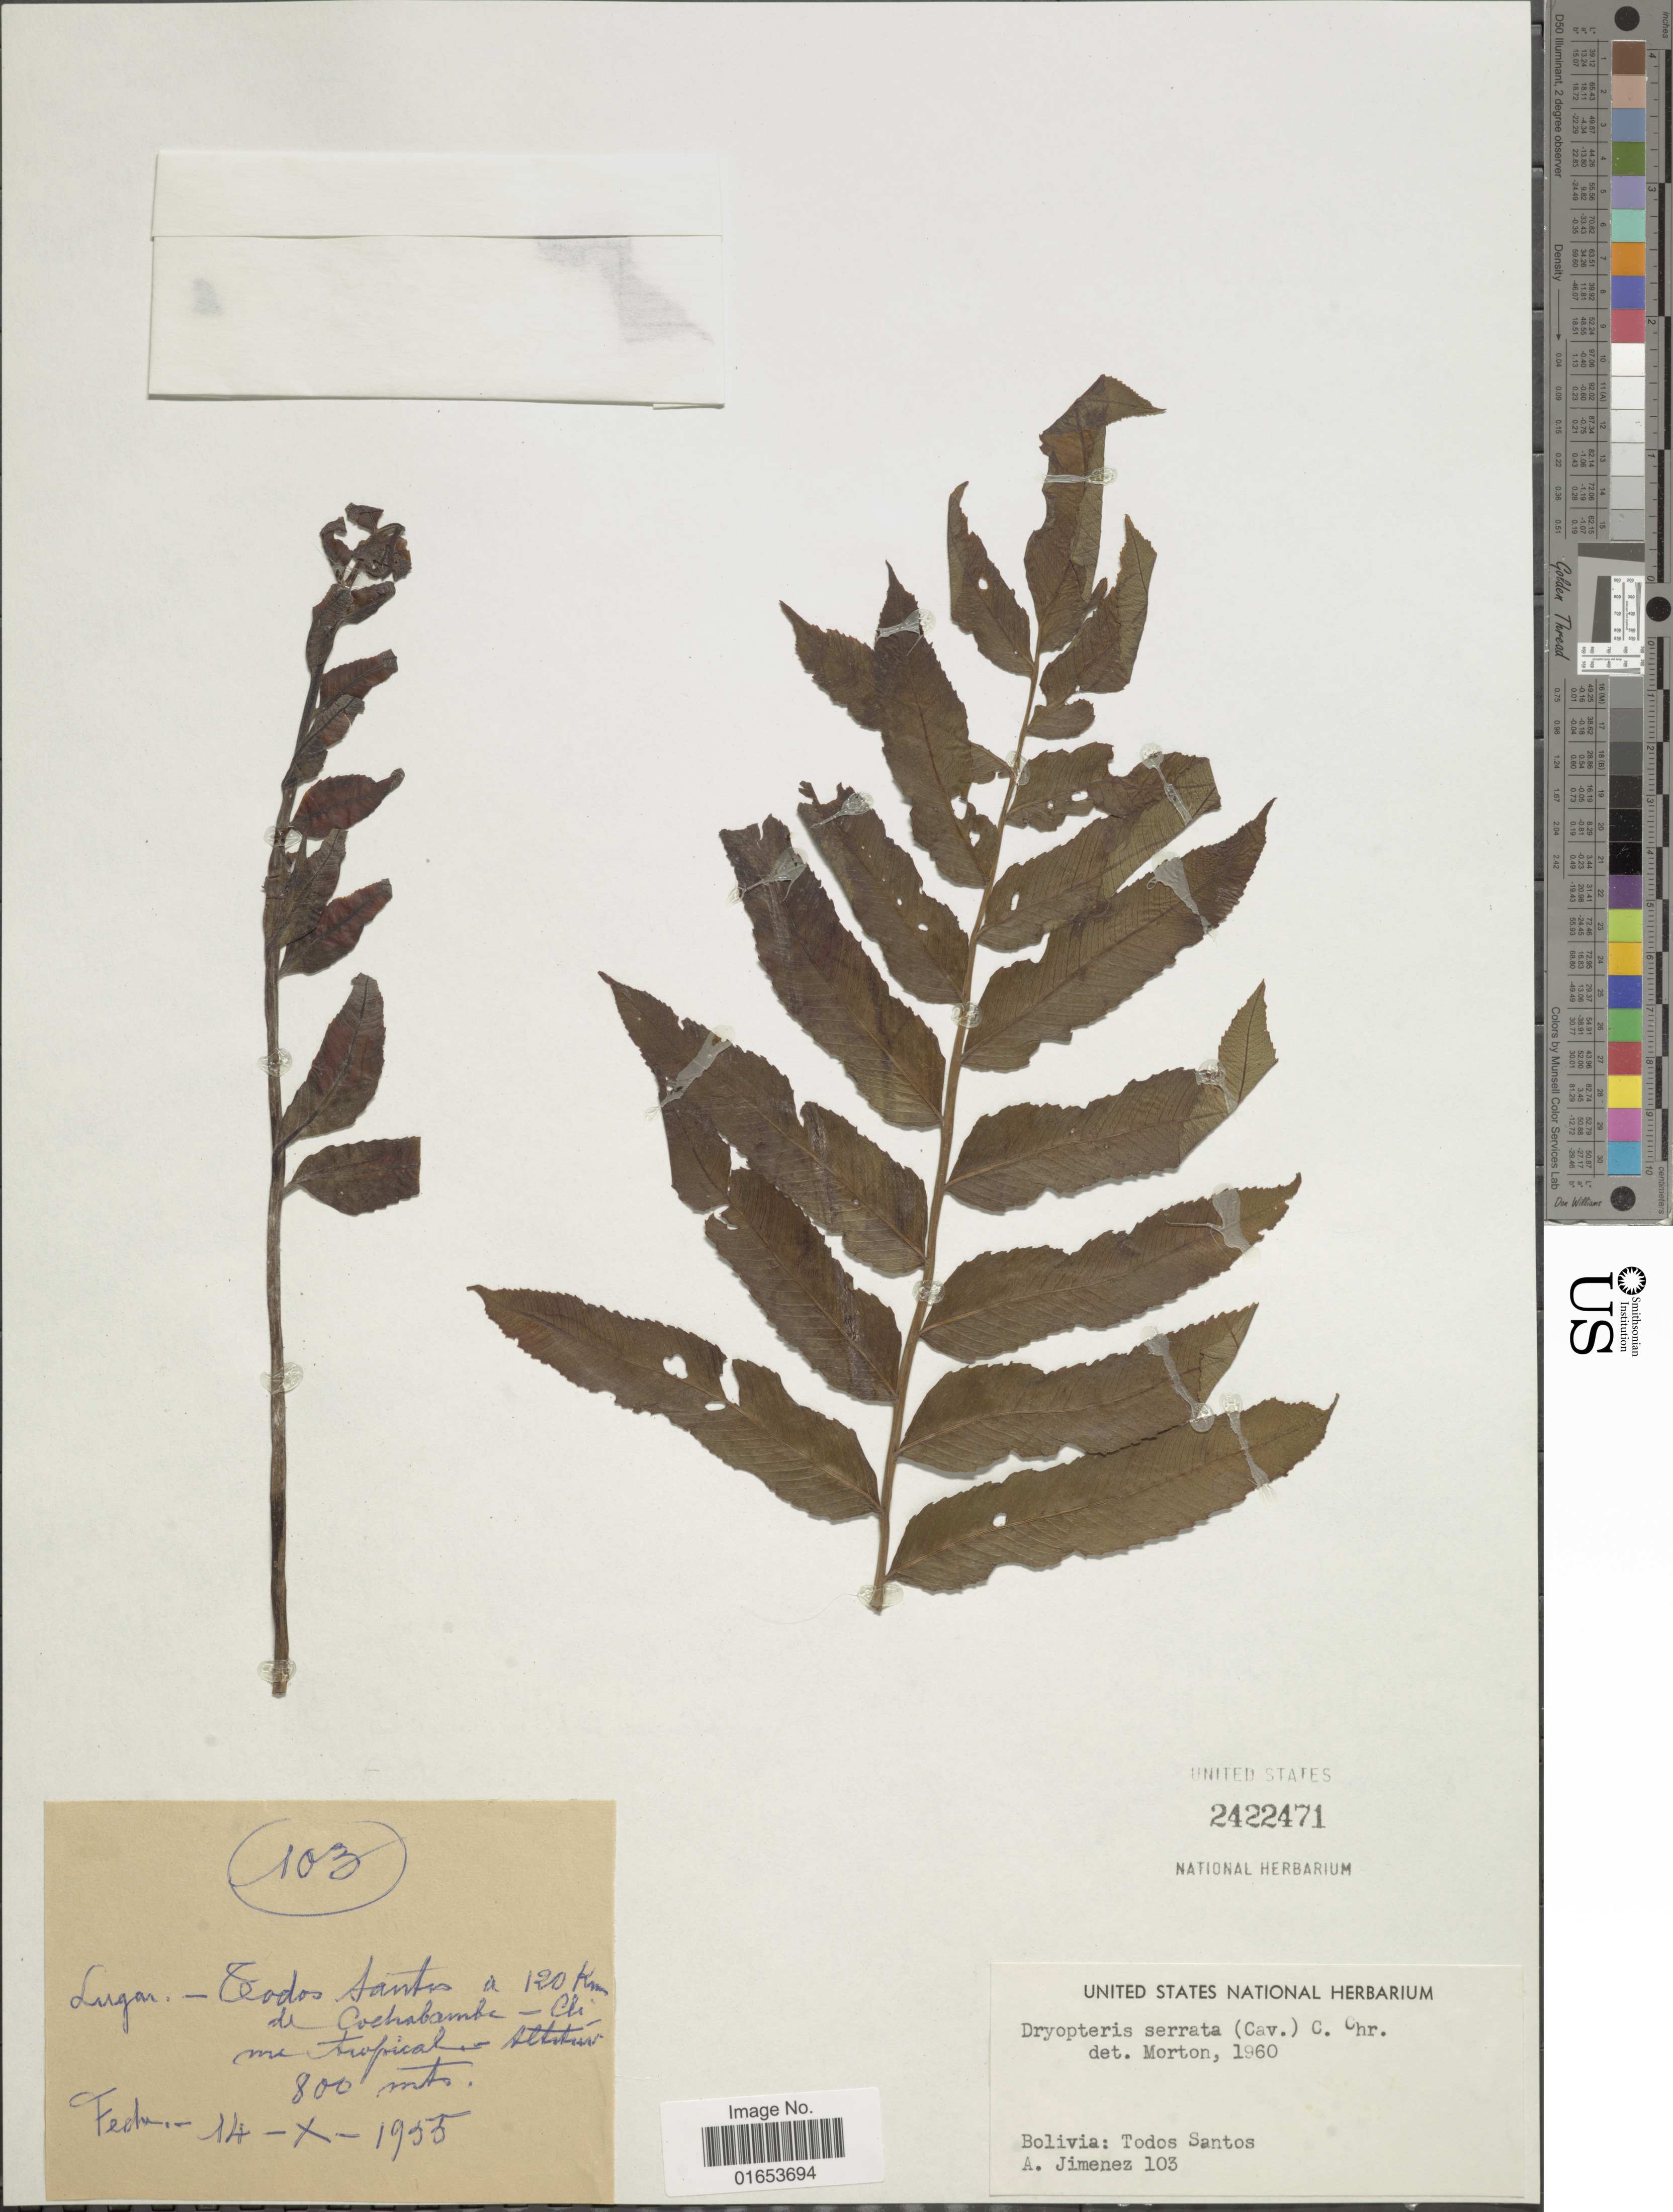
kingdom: Plantae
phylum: Tracheophyta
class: Polypodiopsida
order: Polypodiales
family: Thelypteridaceae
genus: Meniscium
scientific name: Meniscium serratum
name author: Cav.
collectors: A. Jimenez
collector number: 103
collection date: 1955-10-14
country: Bolivia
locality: Todos Santos a 120 Km de Cochabamba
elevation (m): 800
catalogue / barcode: US 2422471